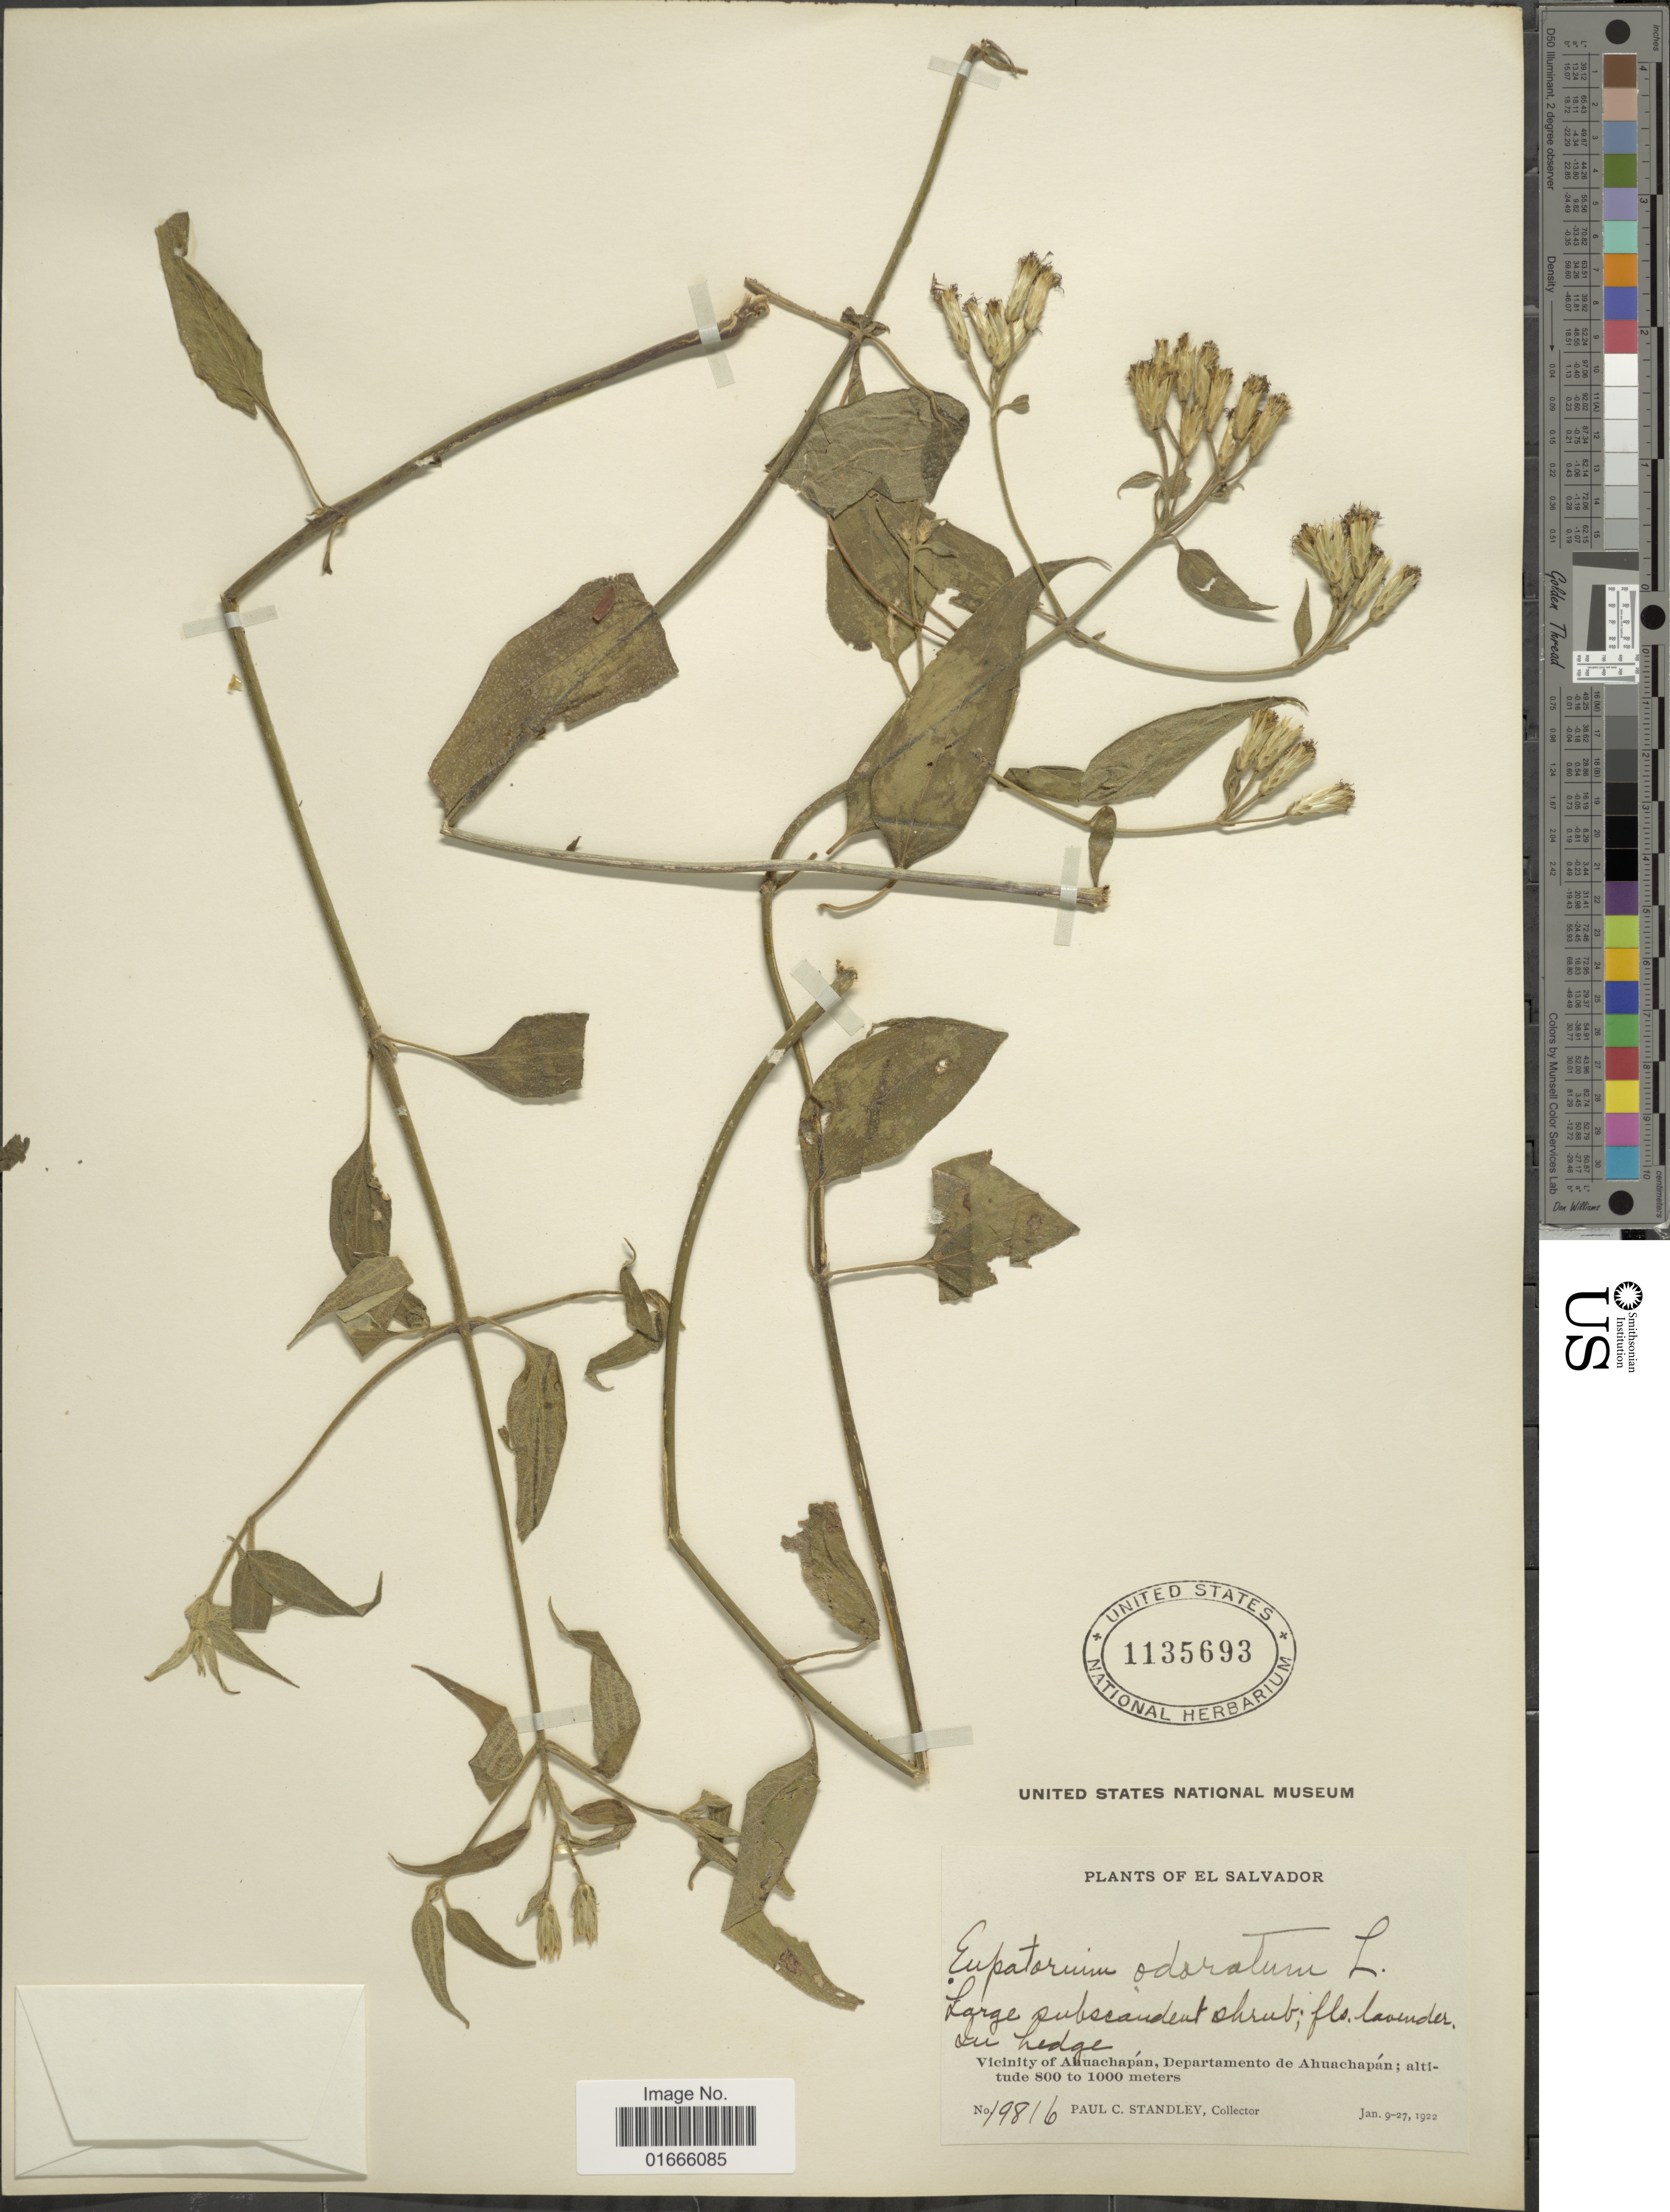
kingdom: Plantae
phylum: Tracheophyta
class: Magnoliopsida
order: Asterales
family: Asteraceae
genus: Chromolaena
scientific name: Chromolaena odorata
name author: (L.) R.M. King & H. Rob.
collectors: P. C. Standley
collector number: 19816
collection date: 1922-01-09/1922-01-27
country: El Salvador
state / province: Ahuachapan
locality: Vicinity of Ahuachapan, Departamento de Ahuachapan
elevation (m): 800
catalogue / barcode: US 1135693